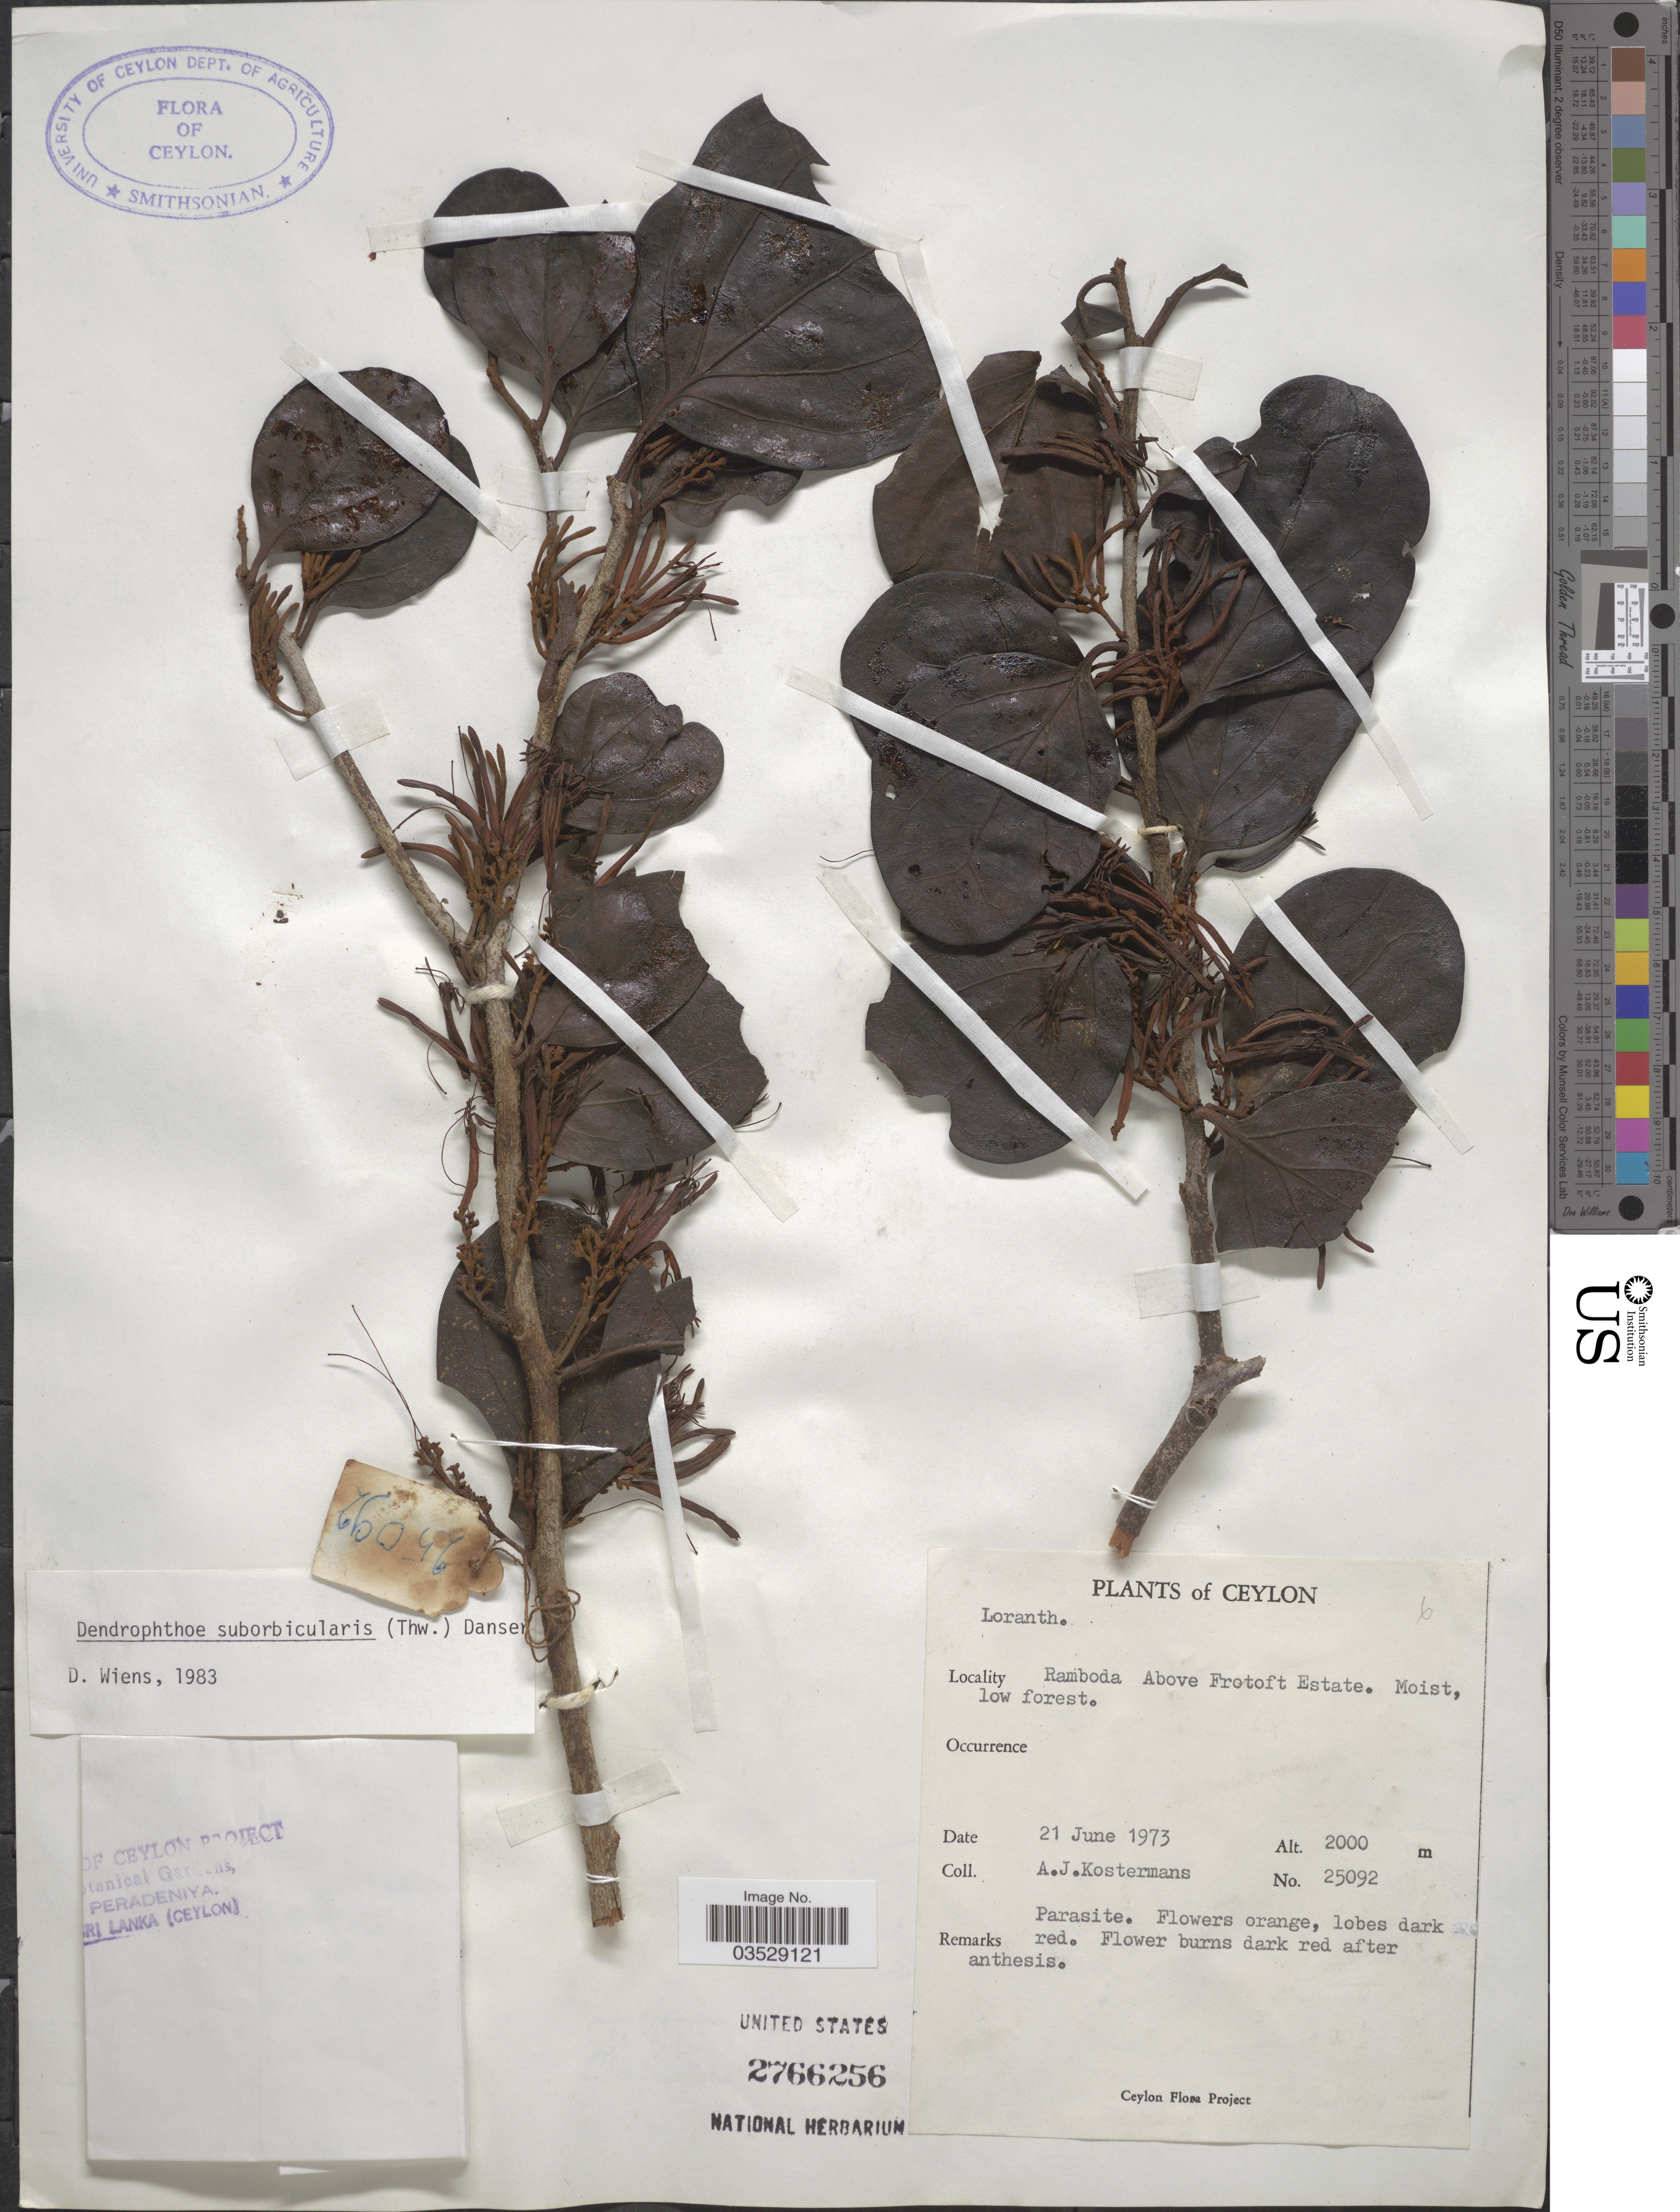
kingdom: Plantae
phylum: Tracheophyta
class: Magnoliopsida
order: Santalales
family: Loranthaceae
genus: Dendrophthoe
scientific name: Dendrophthoe suborbicularis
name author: Danser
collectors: A. J. G. Kostermans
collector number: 25092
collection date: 1973-06-21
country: Sri Lanka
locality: Ceylon. Ramboda Above Frotoft Estate.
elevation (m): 2000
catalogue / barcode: US 2766256